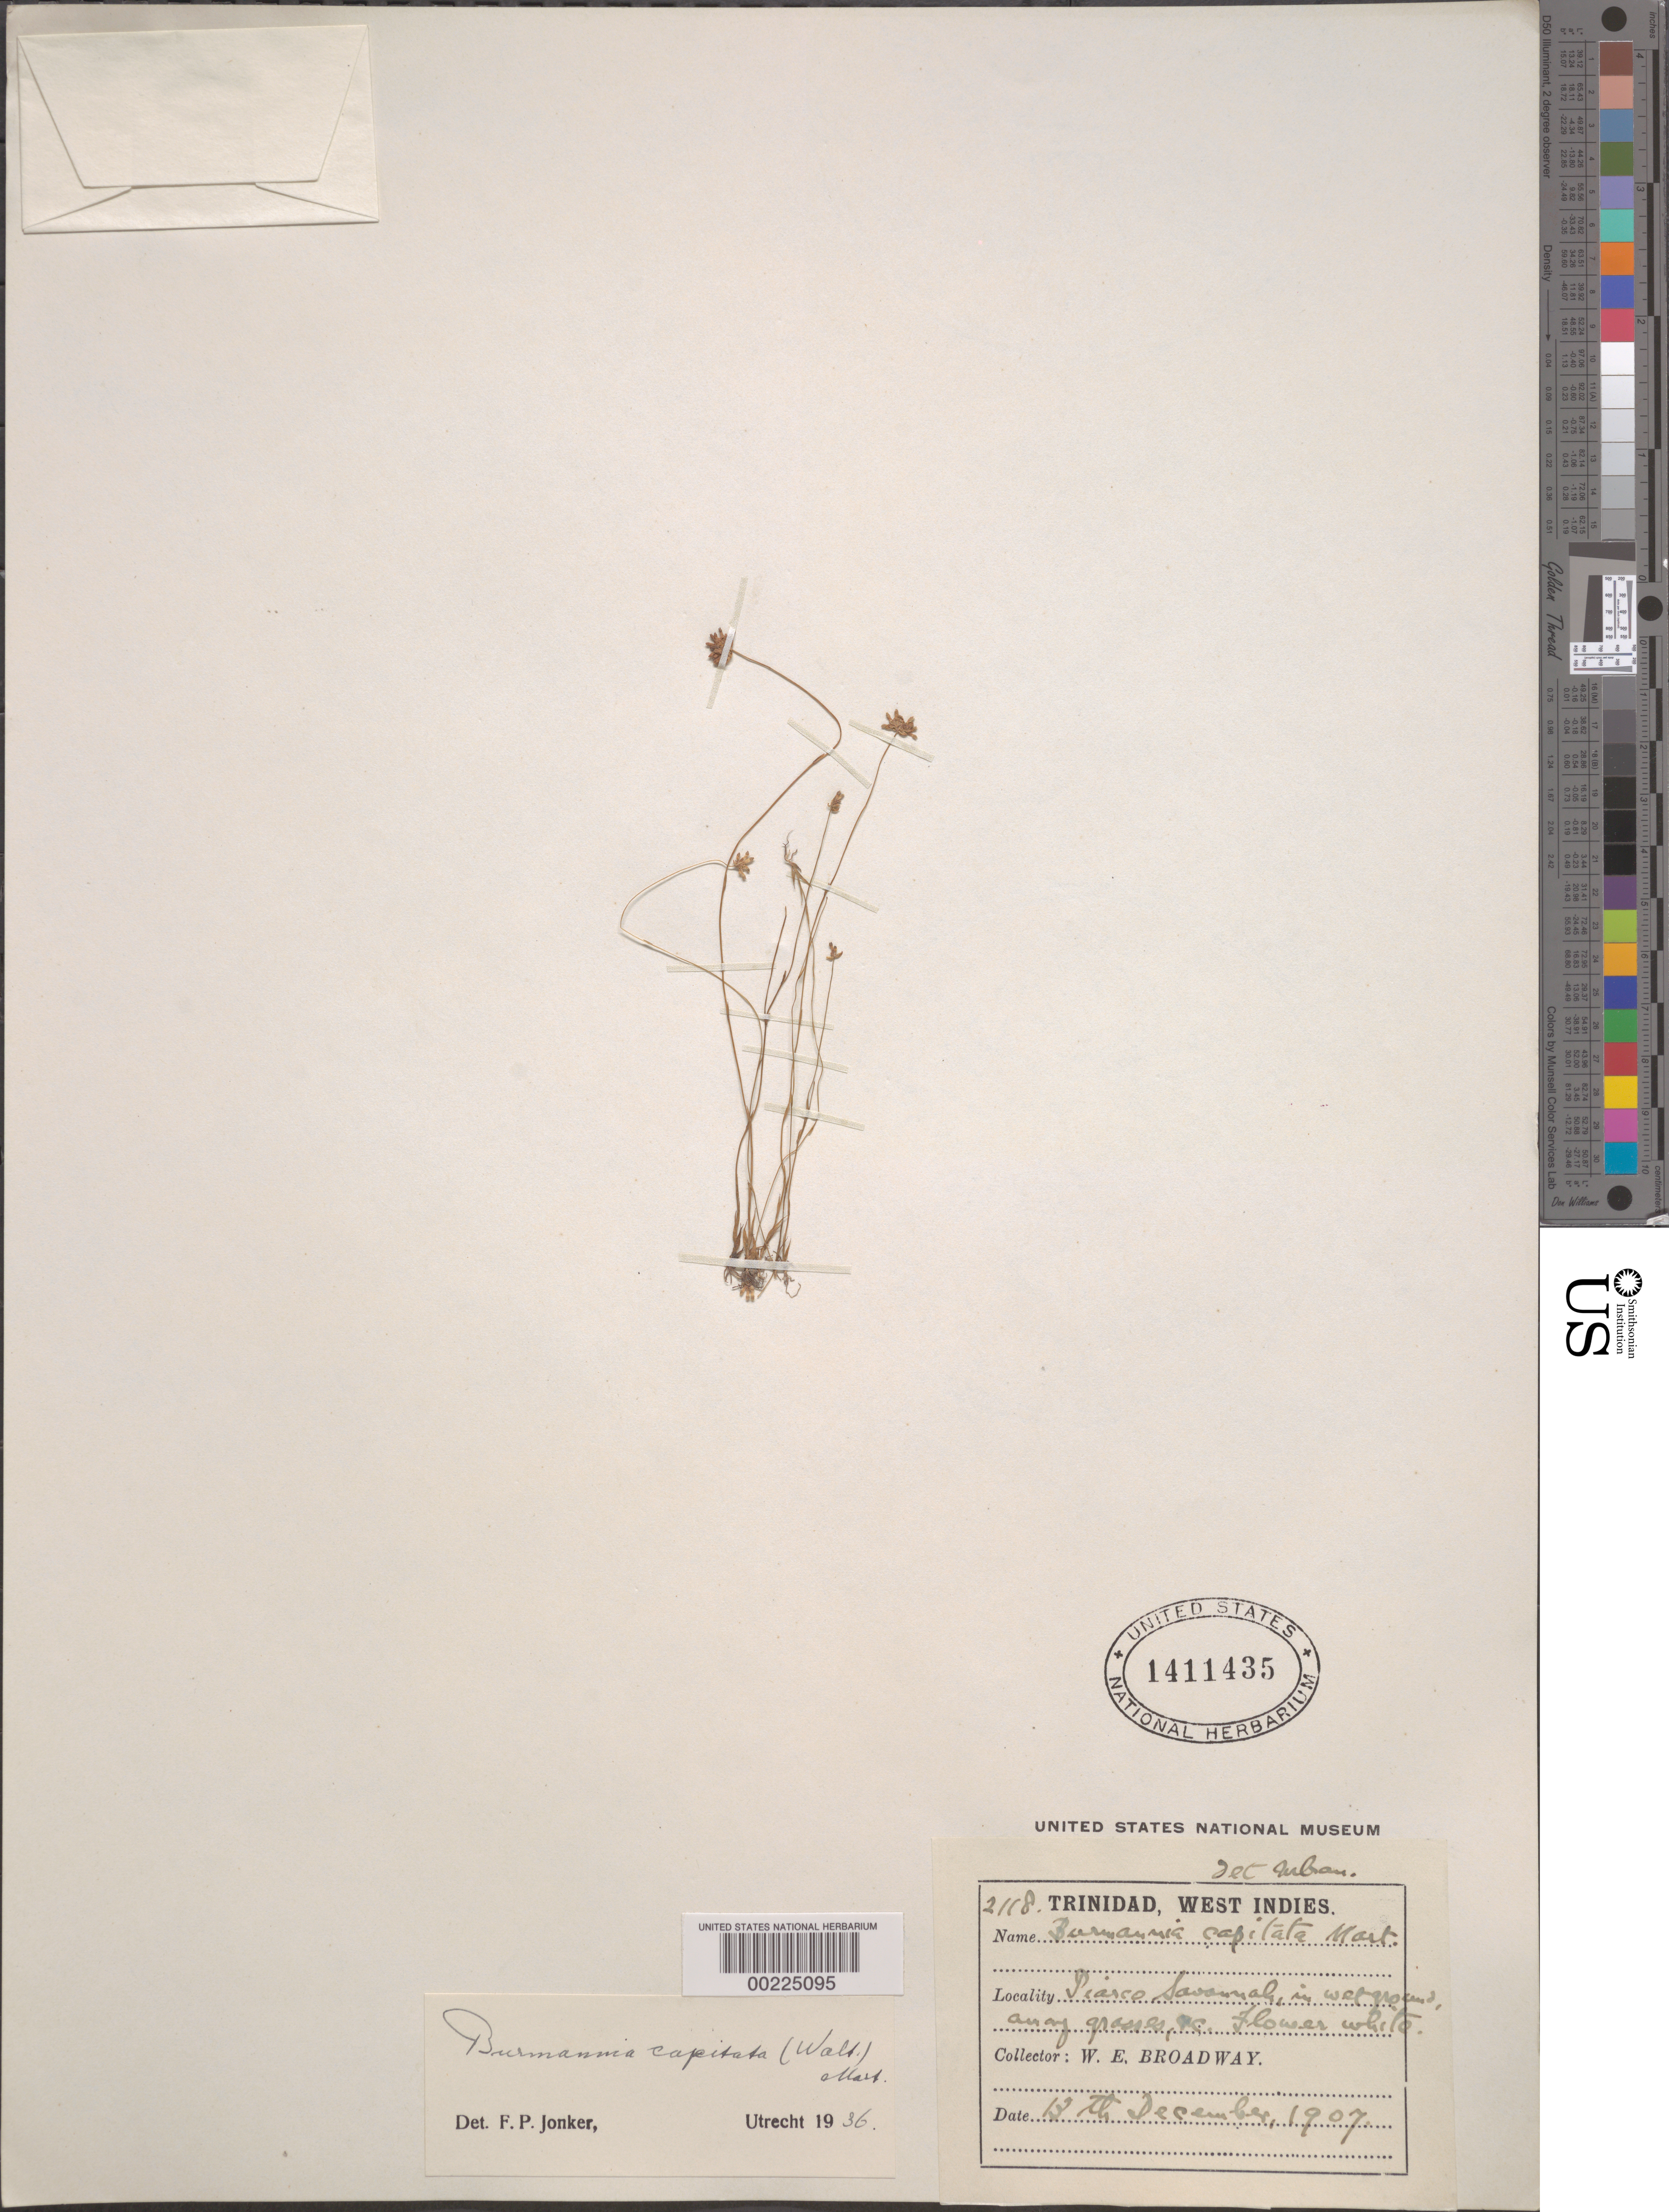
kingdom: Plantae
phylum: Tracheophyta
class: Liliopsida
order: Dioscoreales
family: Burmanniaceae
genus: Burmannia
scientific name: Burmannia capitata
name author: (Walter ex J.F. Gmel.) Mart.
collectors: W. E. Broadway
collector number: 2118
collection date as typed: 13 Dec 1907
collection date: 1907-12-13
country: Trinidad and Tobago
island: Trinidad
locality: Piarco savannah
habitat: In wet ground, savanna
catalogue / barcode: US 1411435